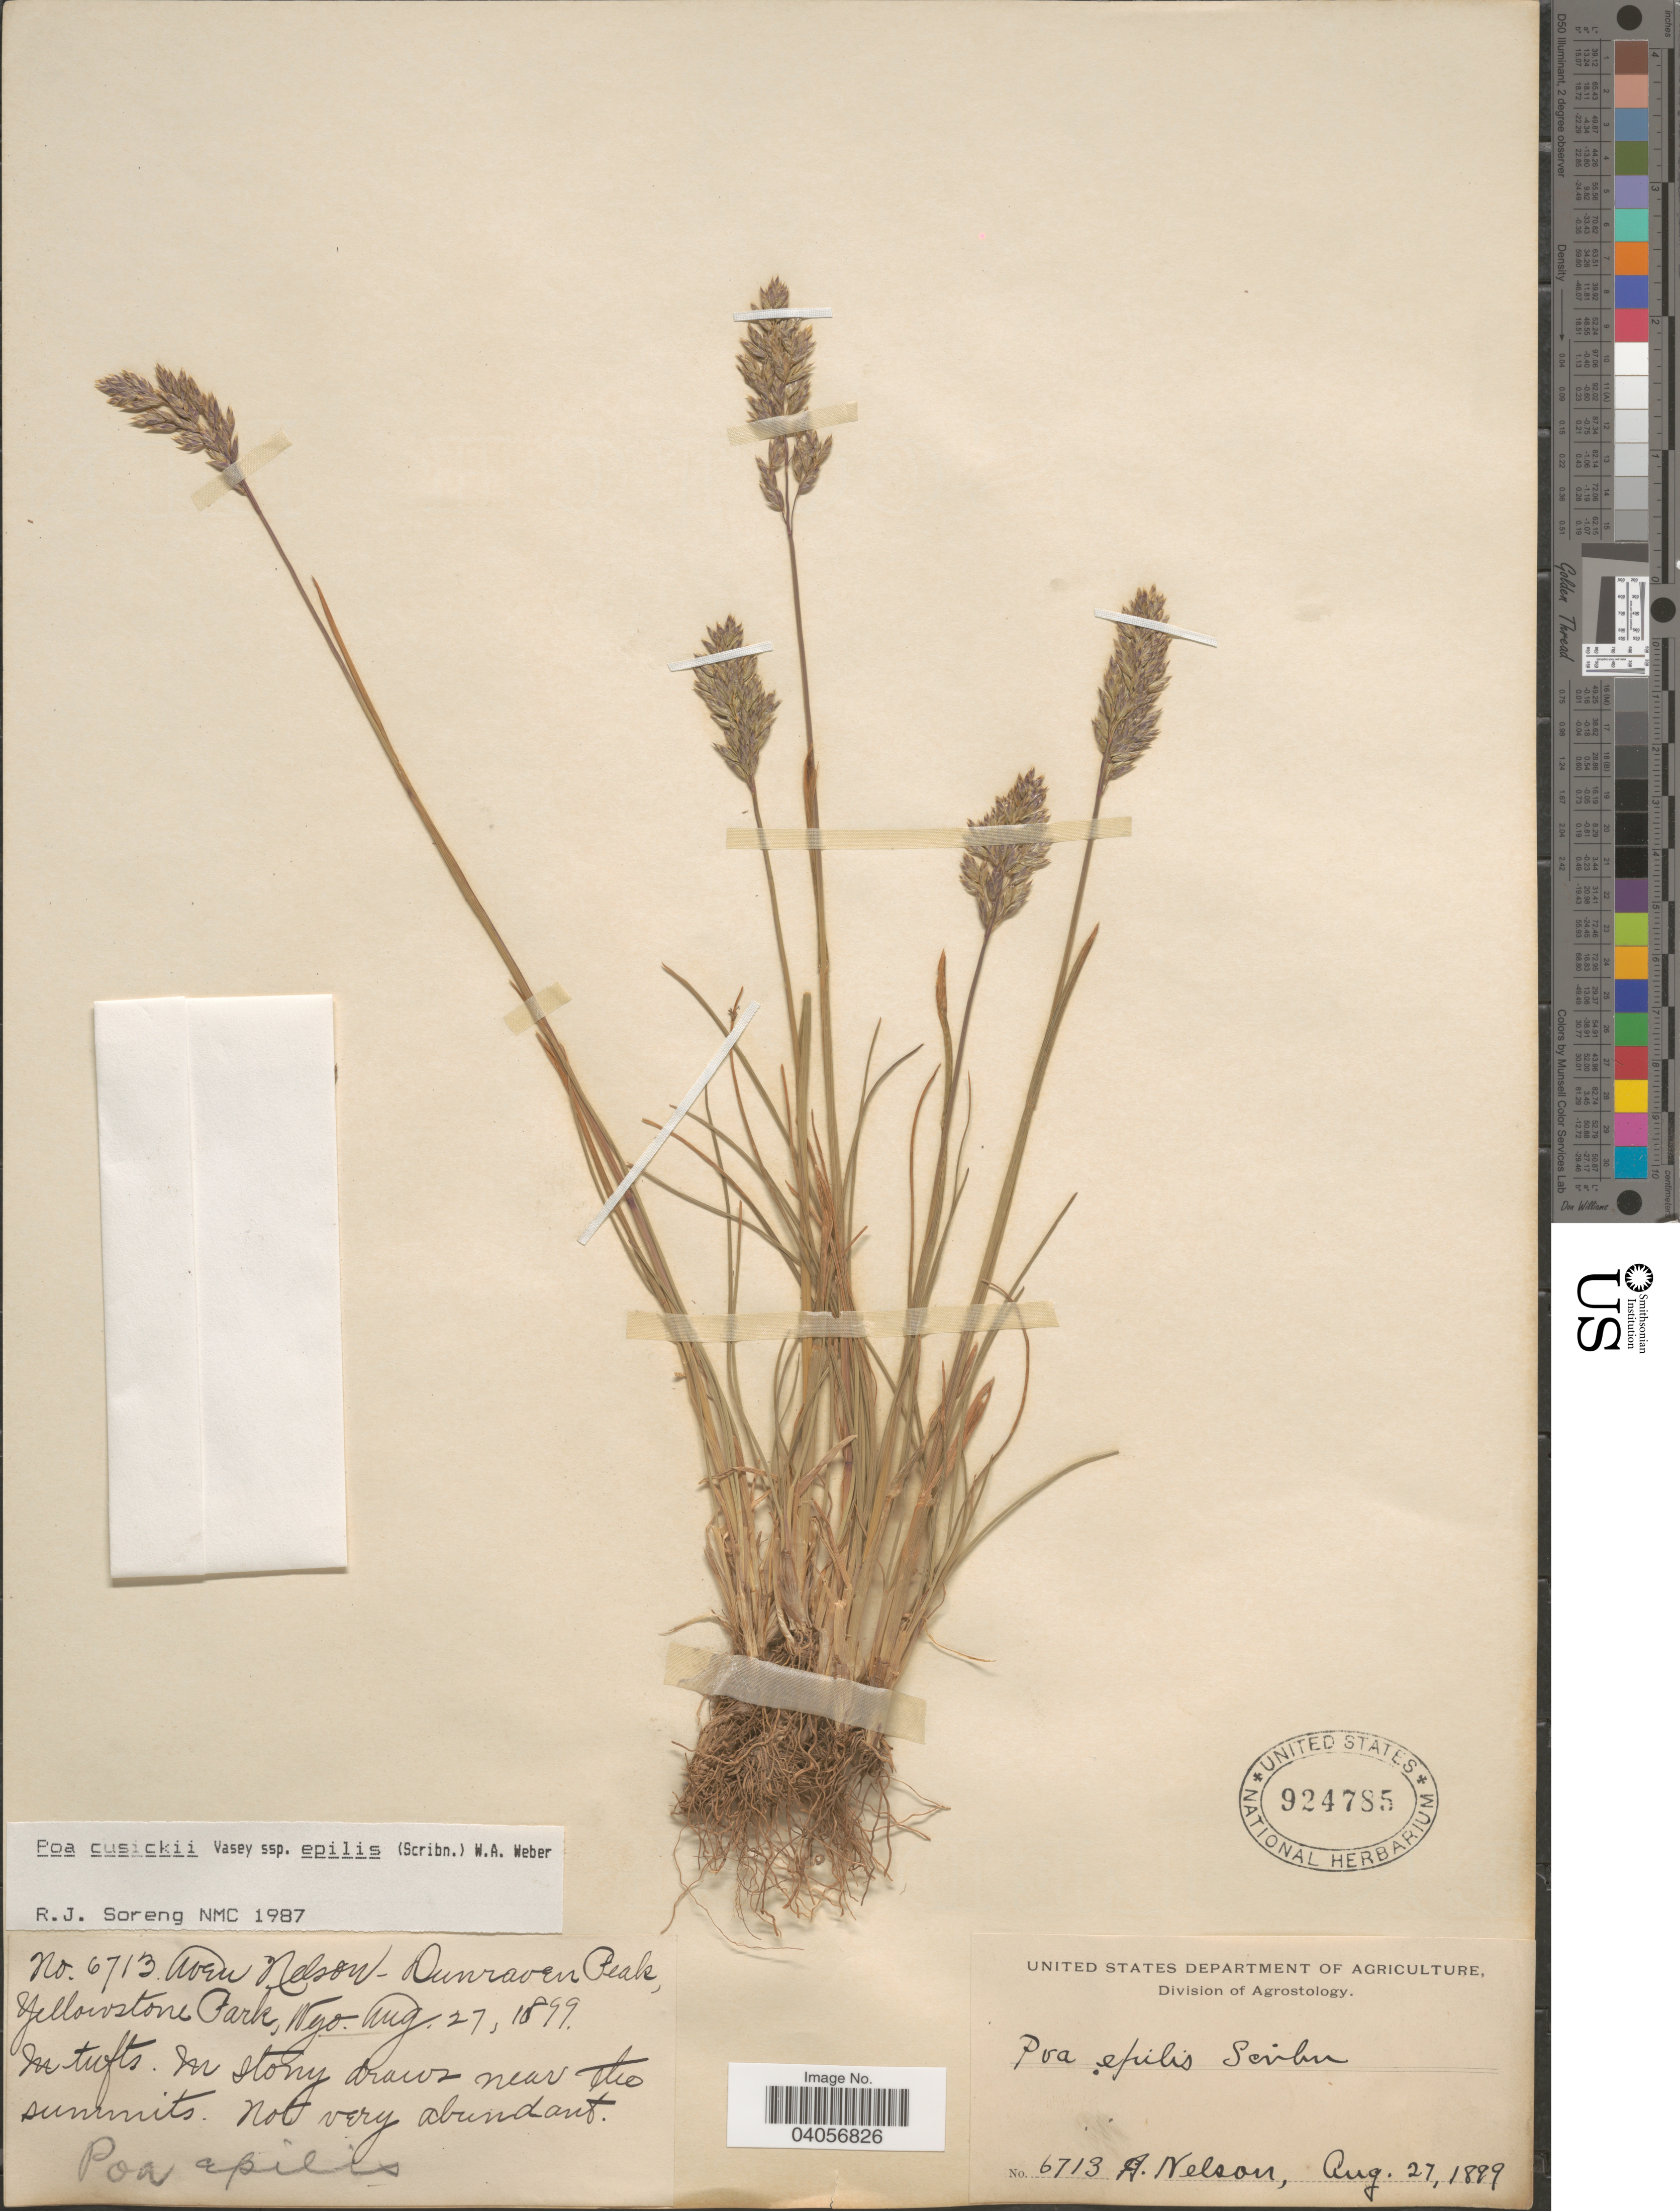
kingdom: Plantae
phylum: Tracheophyta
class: Liliopsida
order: Poales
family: Poaceae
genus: Poa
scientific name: Poa cusickii subsp. epilis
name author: (Scribn.) W.A. Weber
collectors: A. Nelson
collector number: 6713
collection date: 1899-08-27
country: United States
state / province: Wyoming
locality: Dunraven Peak, Yellowstone Park.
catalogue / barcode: US 924785